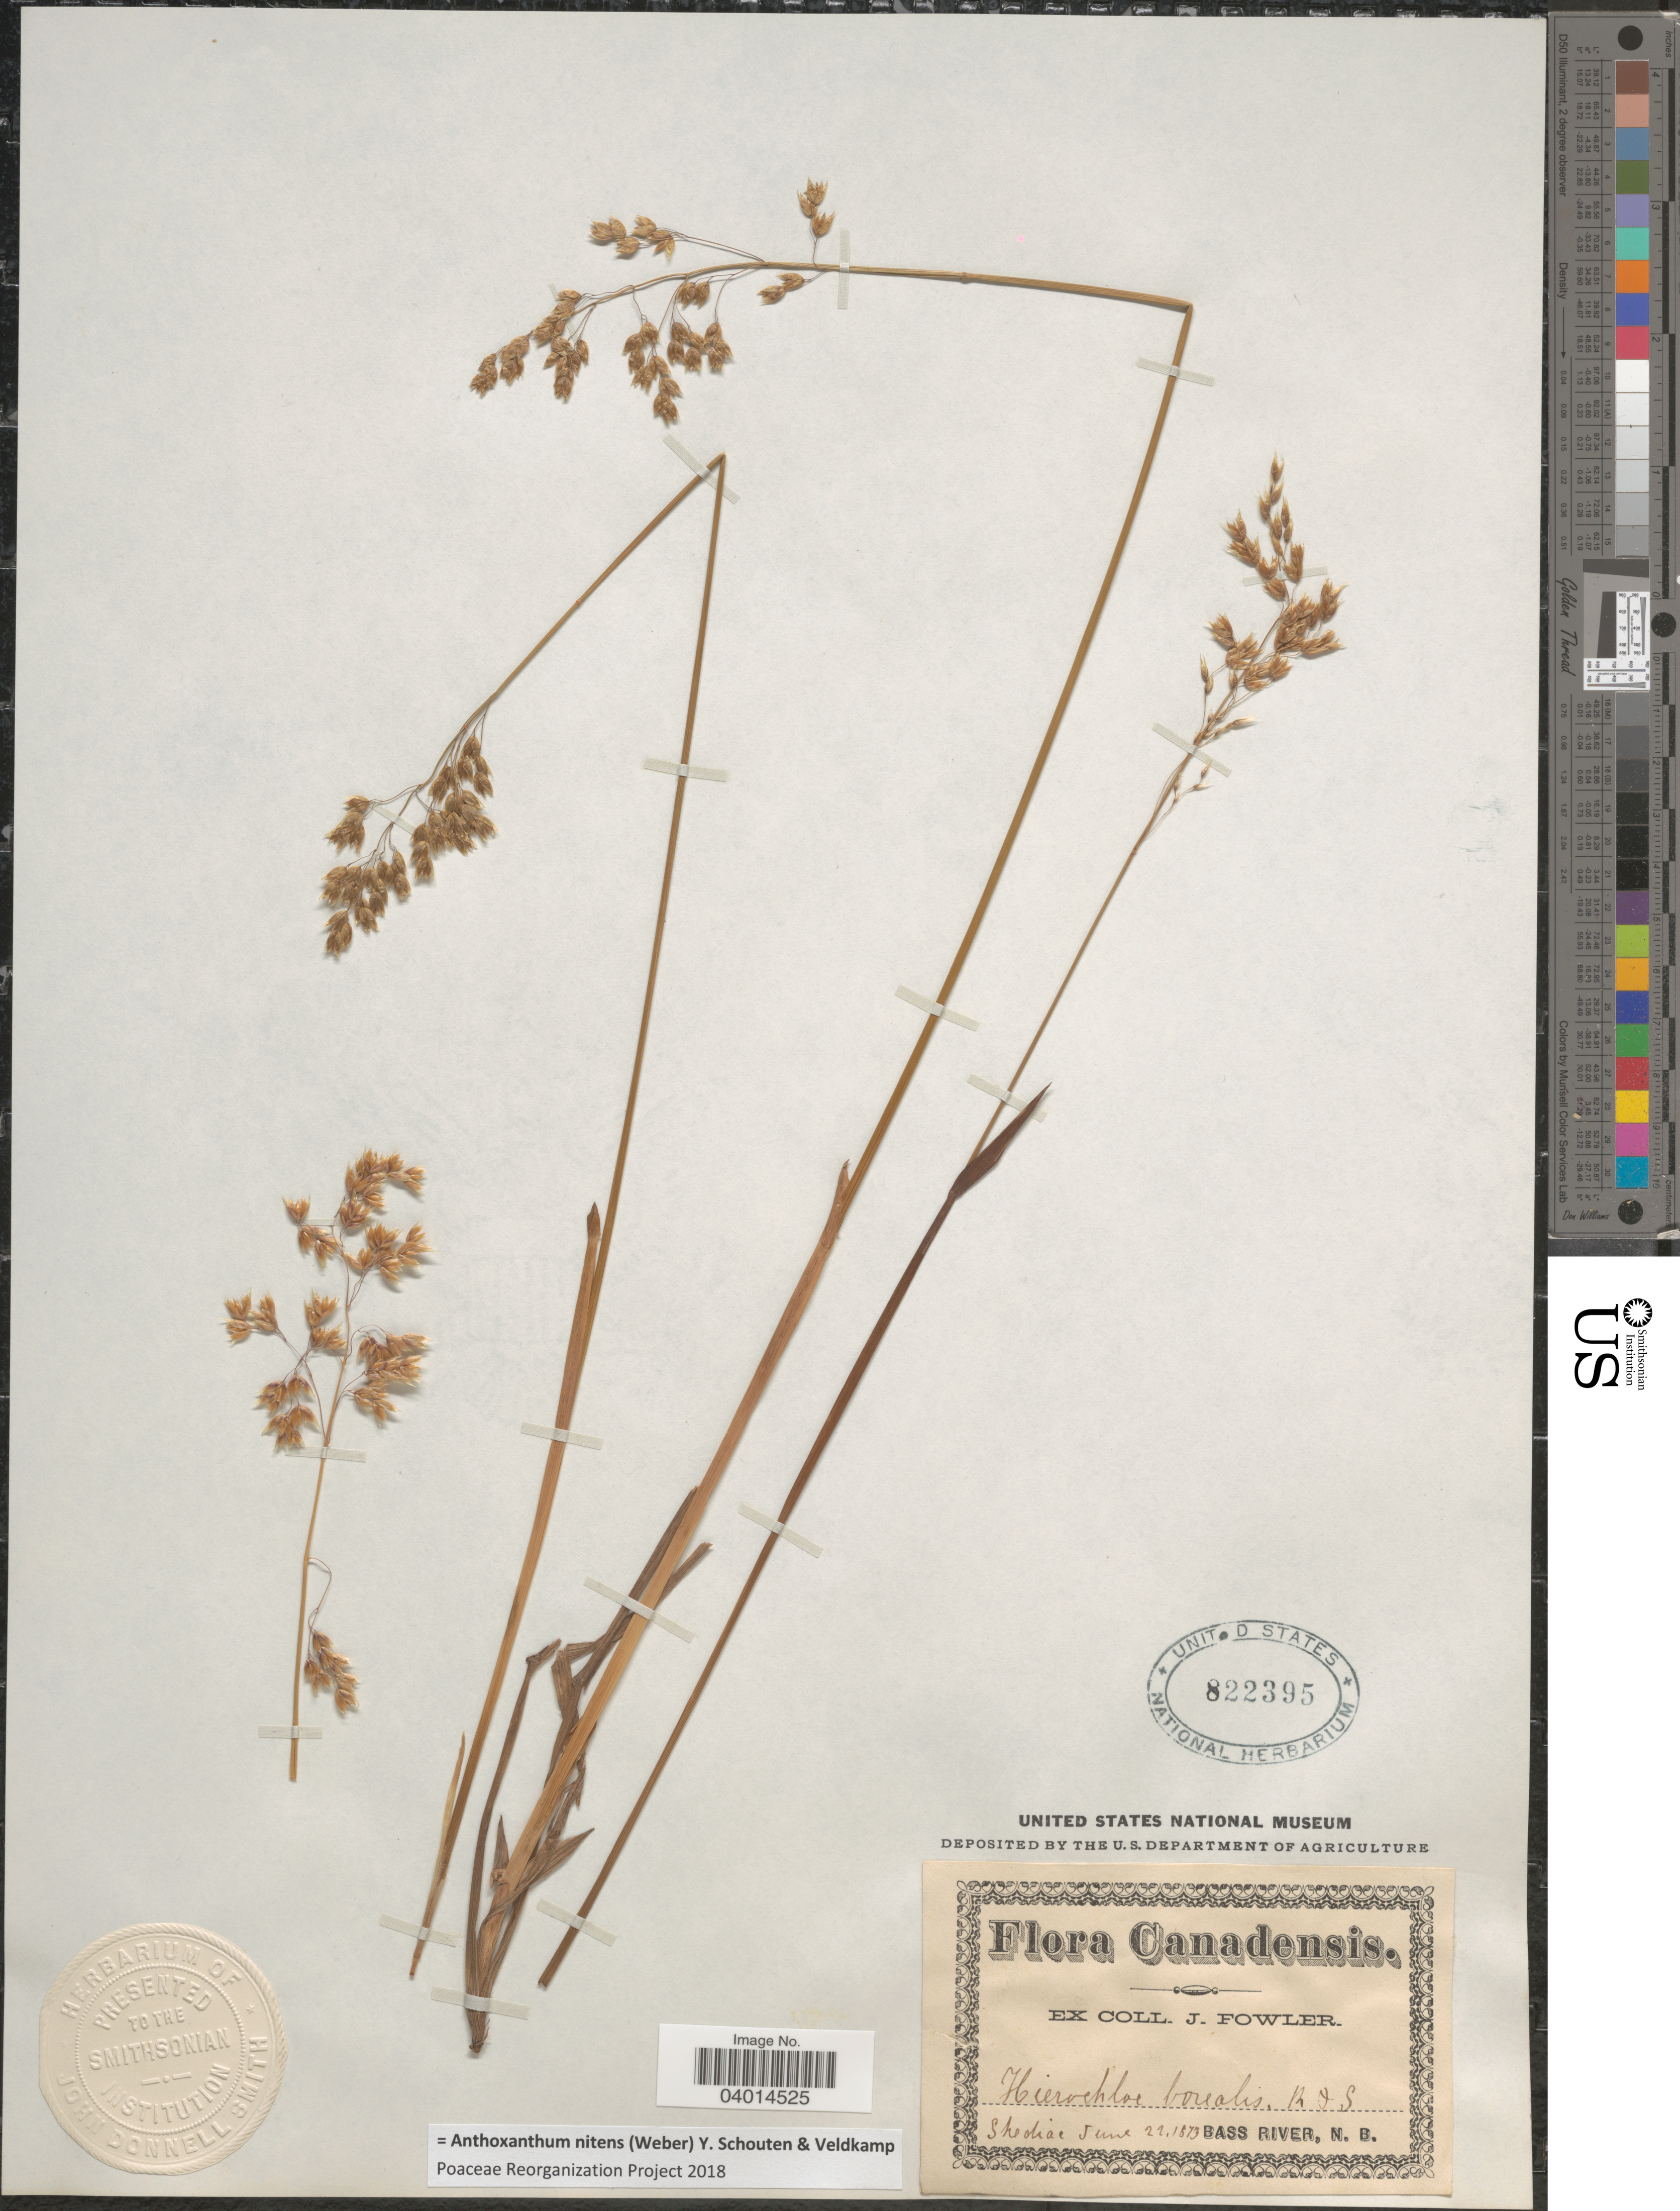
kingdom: Plantae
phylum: Tracheophyta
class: Liliopsida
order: Poales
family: Poaceae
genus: Anthoxanthum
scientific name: Anthoxanthum nitens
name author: (G.H. Weber) R.T.A. Schouten & Veldkamp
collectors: J. Fowler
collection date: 1873-06-22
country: Canada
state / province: New Brunswick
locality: Shediac. Bass River.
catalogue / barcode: US 822395